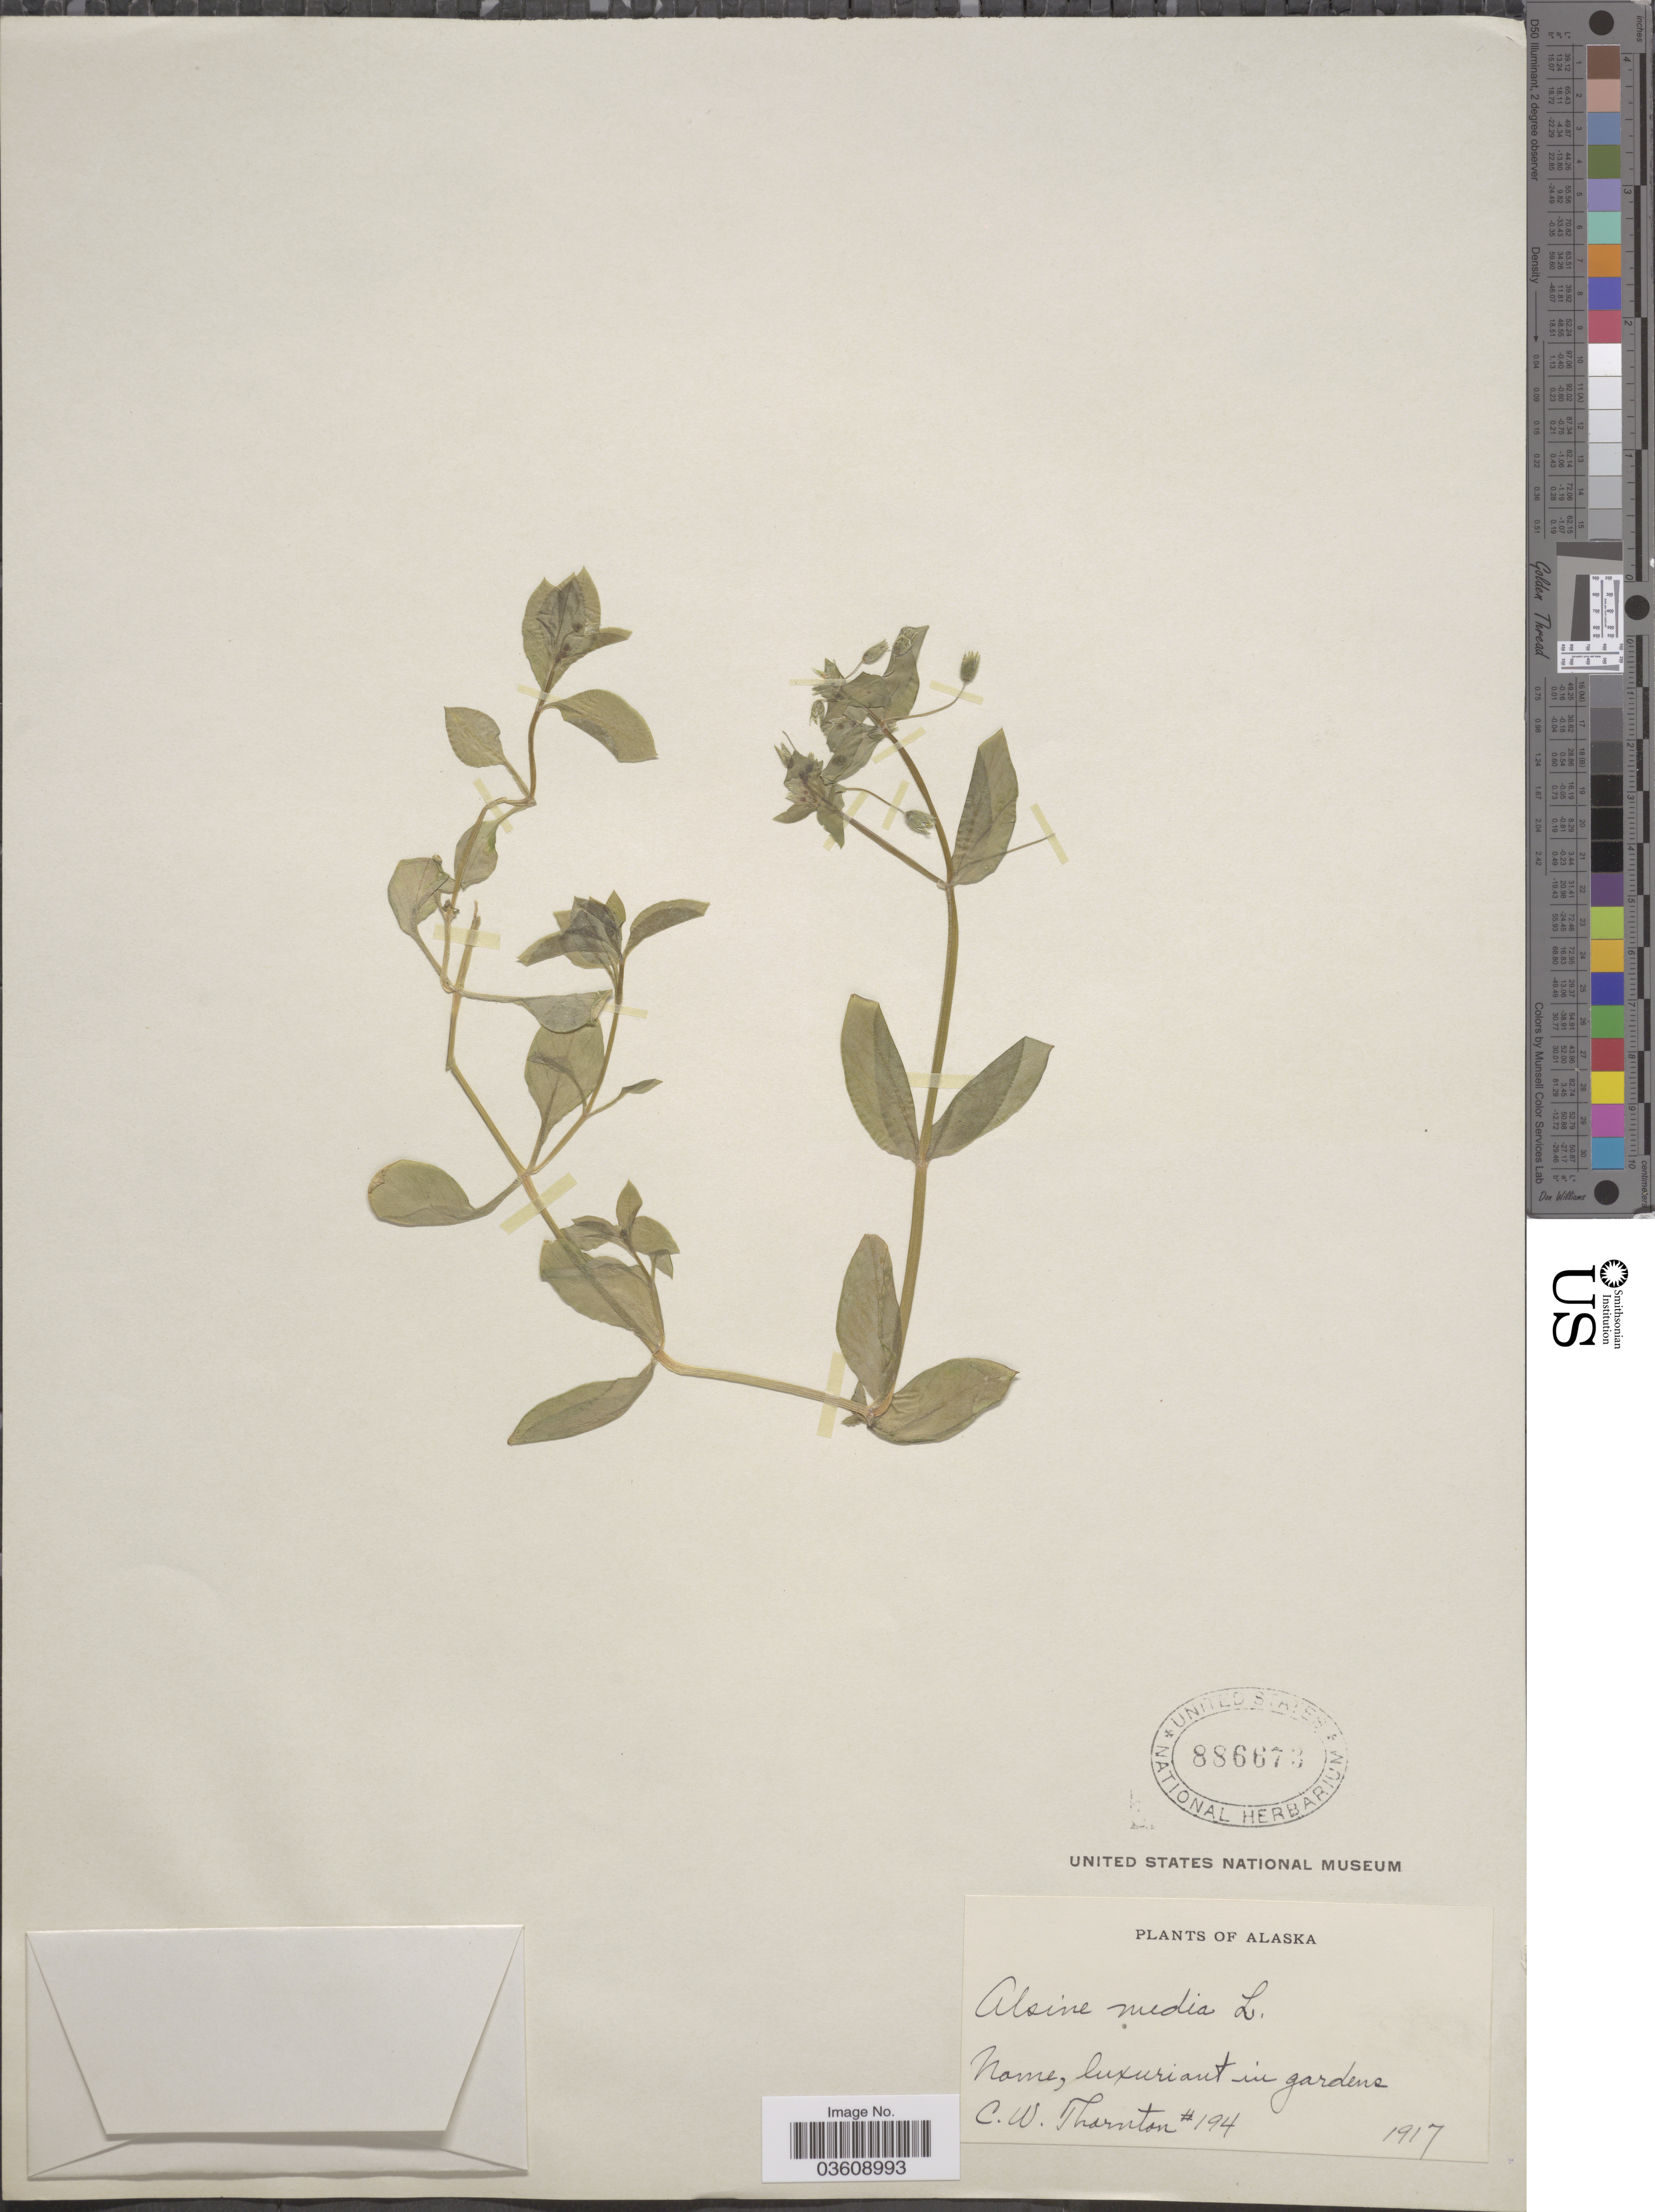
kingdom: Plantae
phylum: Tracheophyta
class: Magnoliopsida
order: Caryophyllales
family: Caryophyllaceae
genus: Stellaria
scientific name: Stellaria media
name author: (L.) Vill.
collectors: C. Thornton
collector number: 194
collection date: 1917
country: United States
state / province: Alaska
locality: Nome, luxuriant in gardens.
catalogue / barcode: US 886673